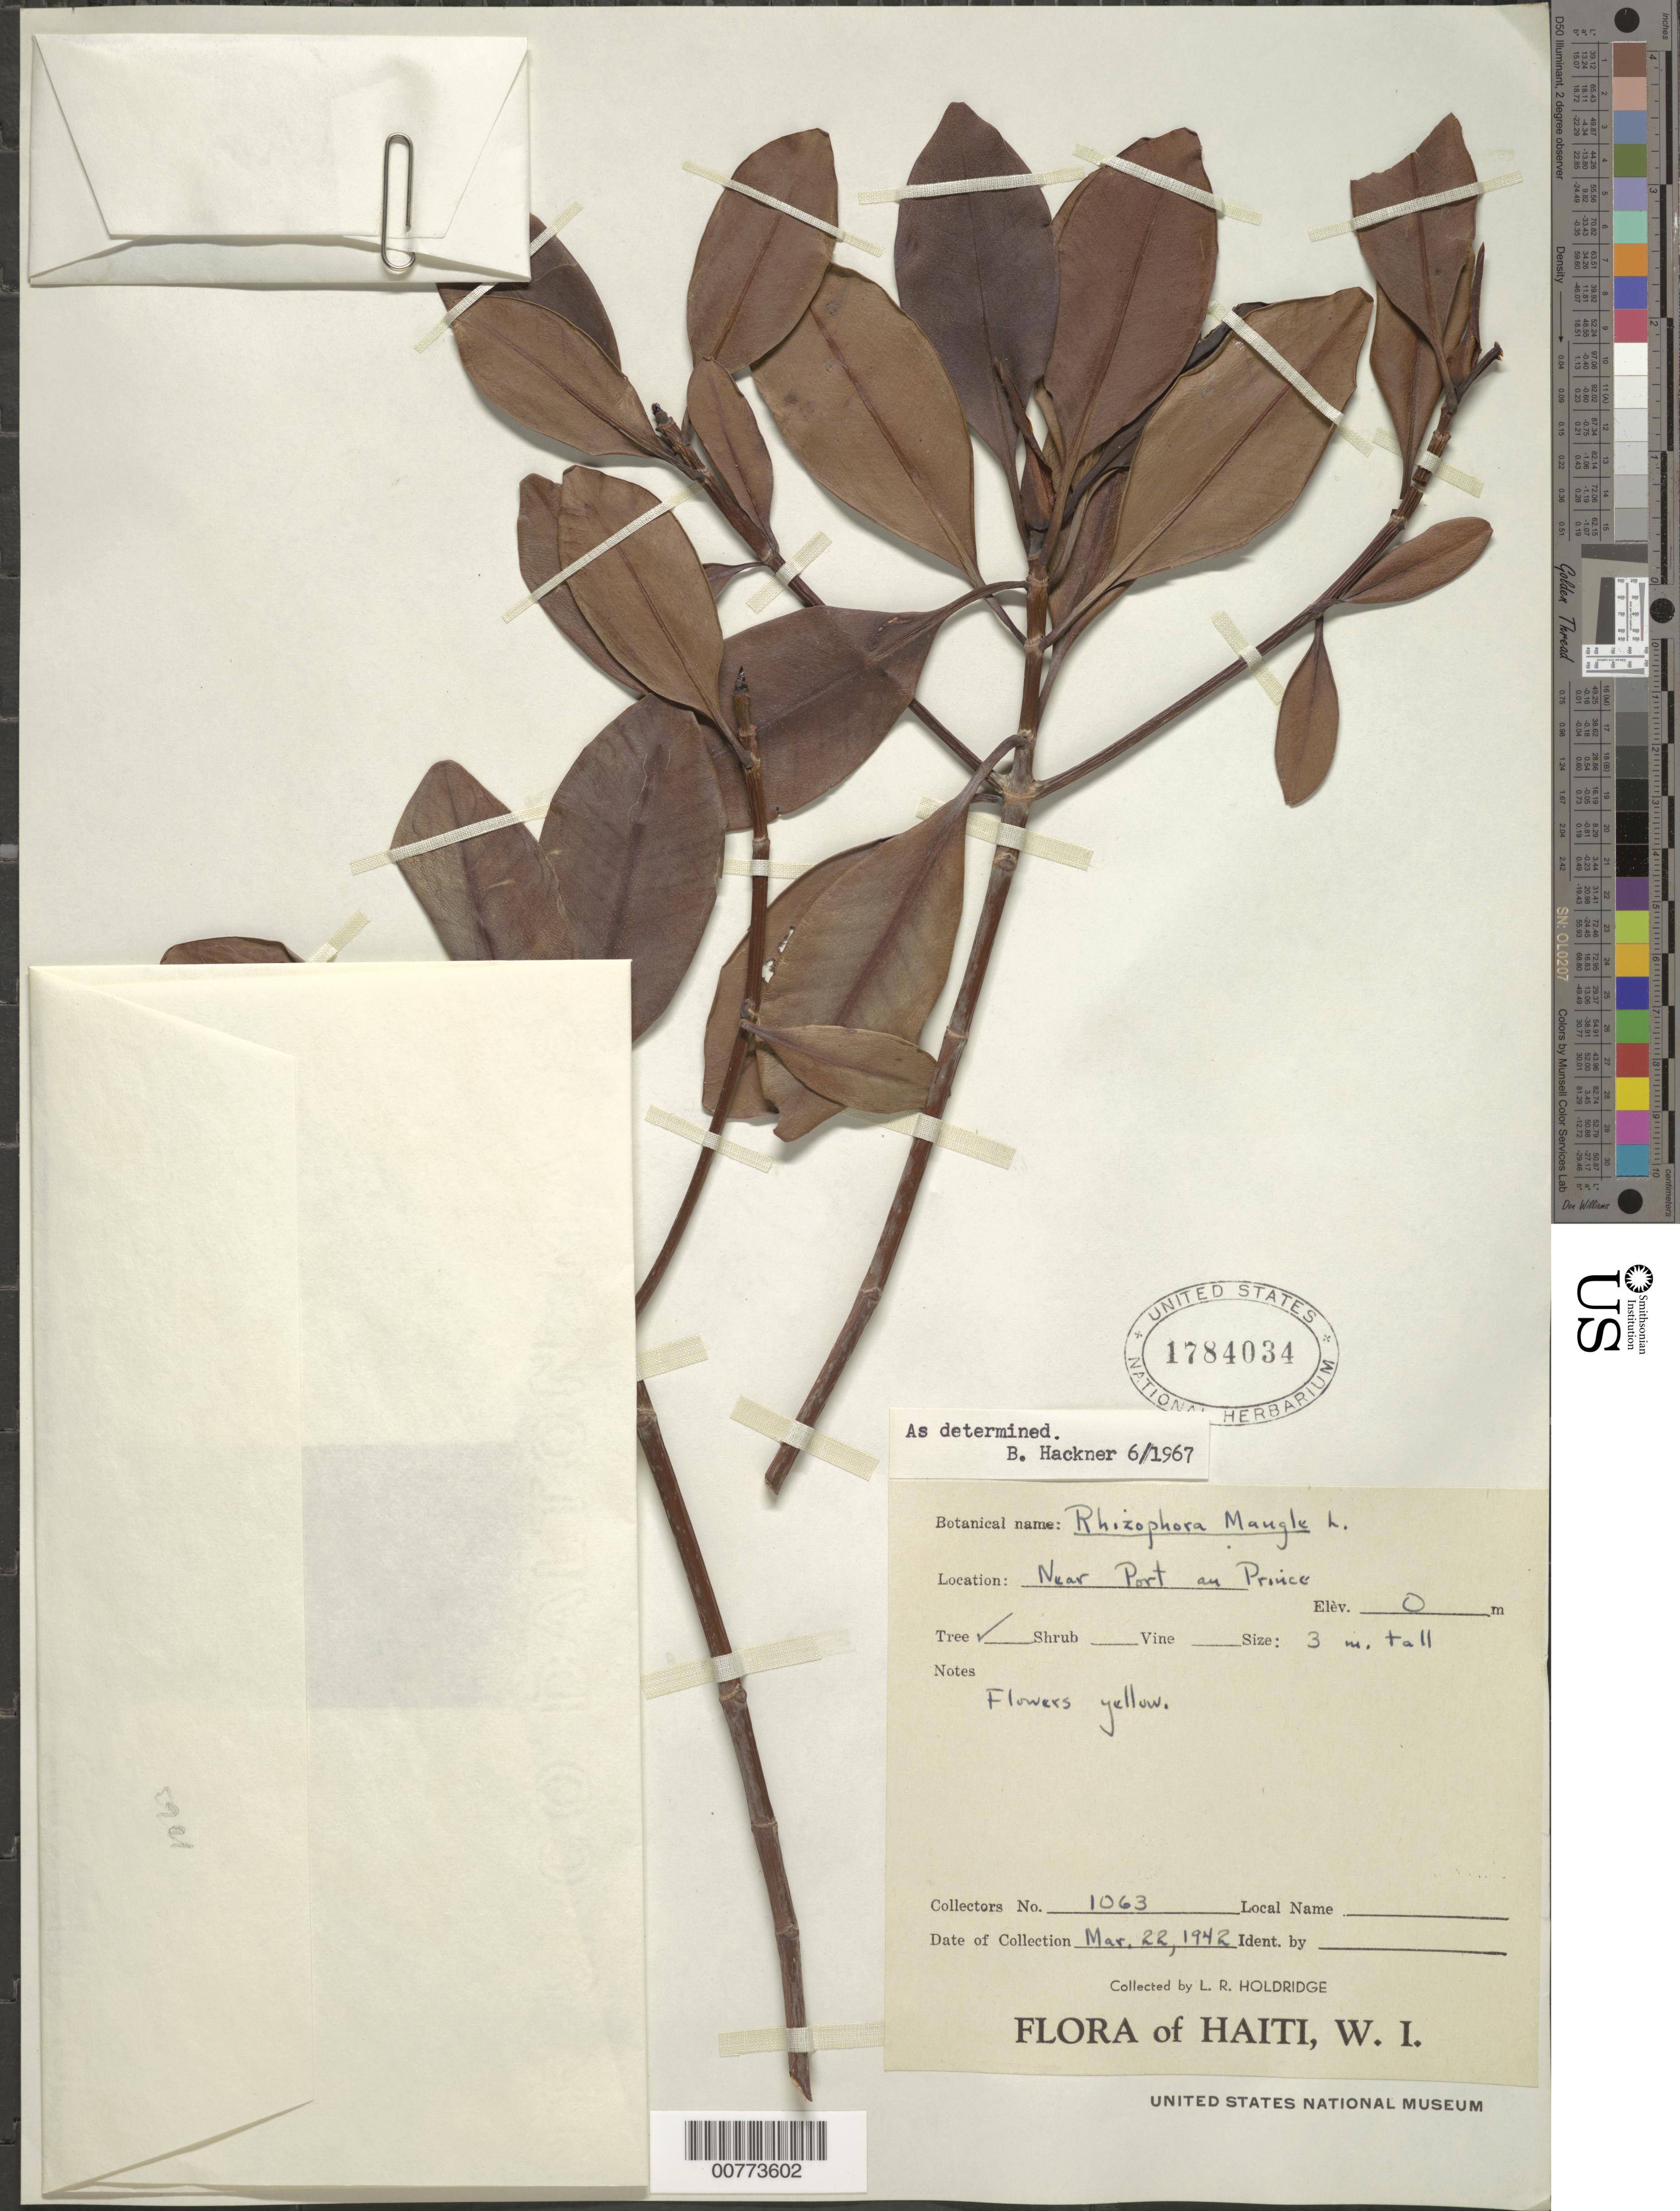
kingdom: Plantae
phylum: Tracheophyta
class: Magnoliopsida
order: Malpighiales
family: Rhizophoraceae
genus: Rhizophora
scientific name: Rhizophora mangle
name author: L.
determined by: Hackner, B.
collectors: L. Holdridge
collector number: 1063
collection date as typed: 22 Mar 1942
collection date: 1942-03-22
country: Haiti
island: Hispaniola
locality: Near Port au Prince.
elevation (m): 0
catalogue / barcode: US 1784034